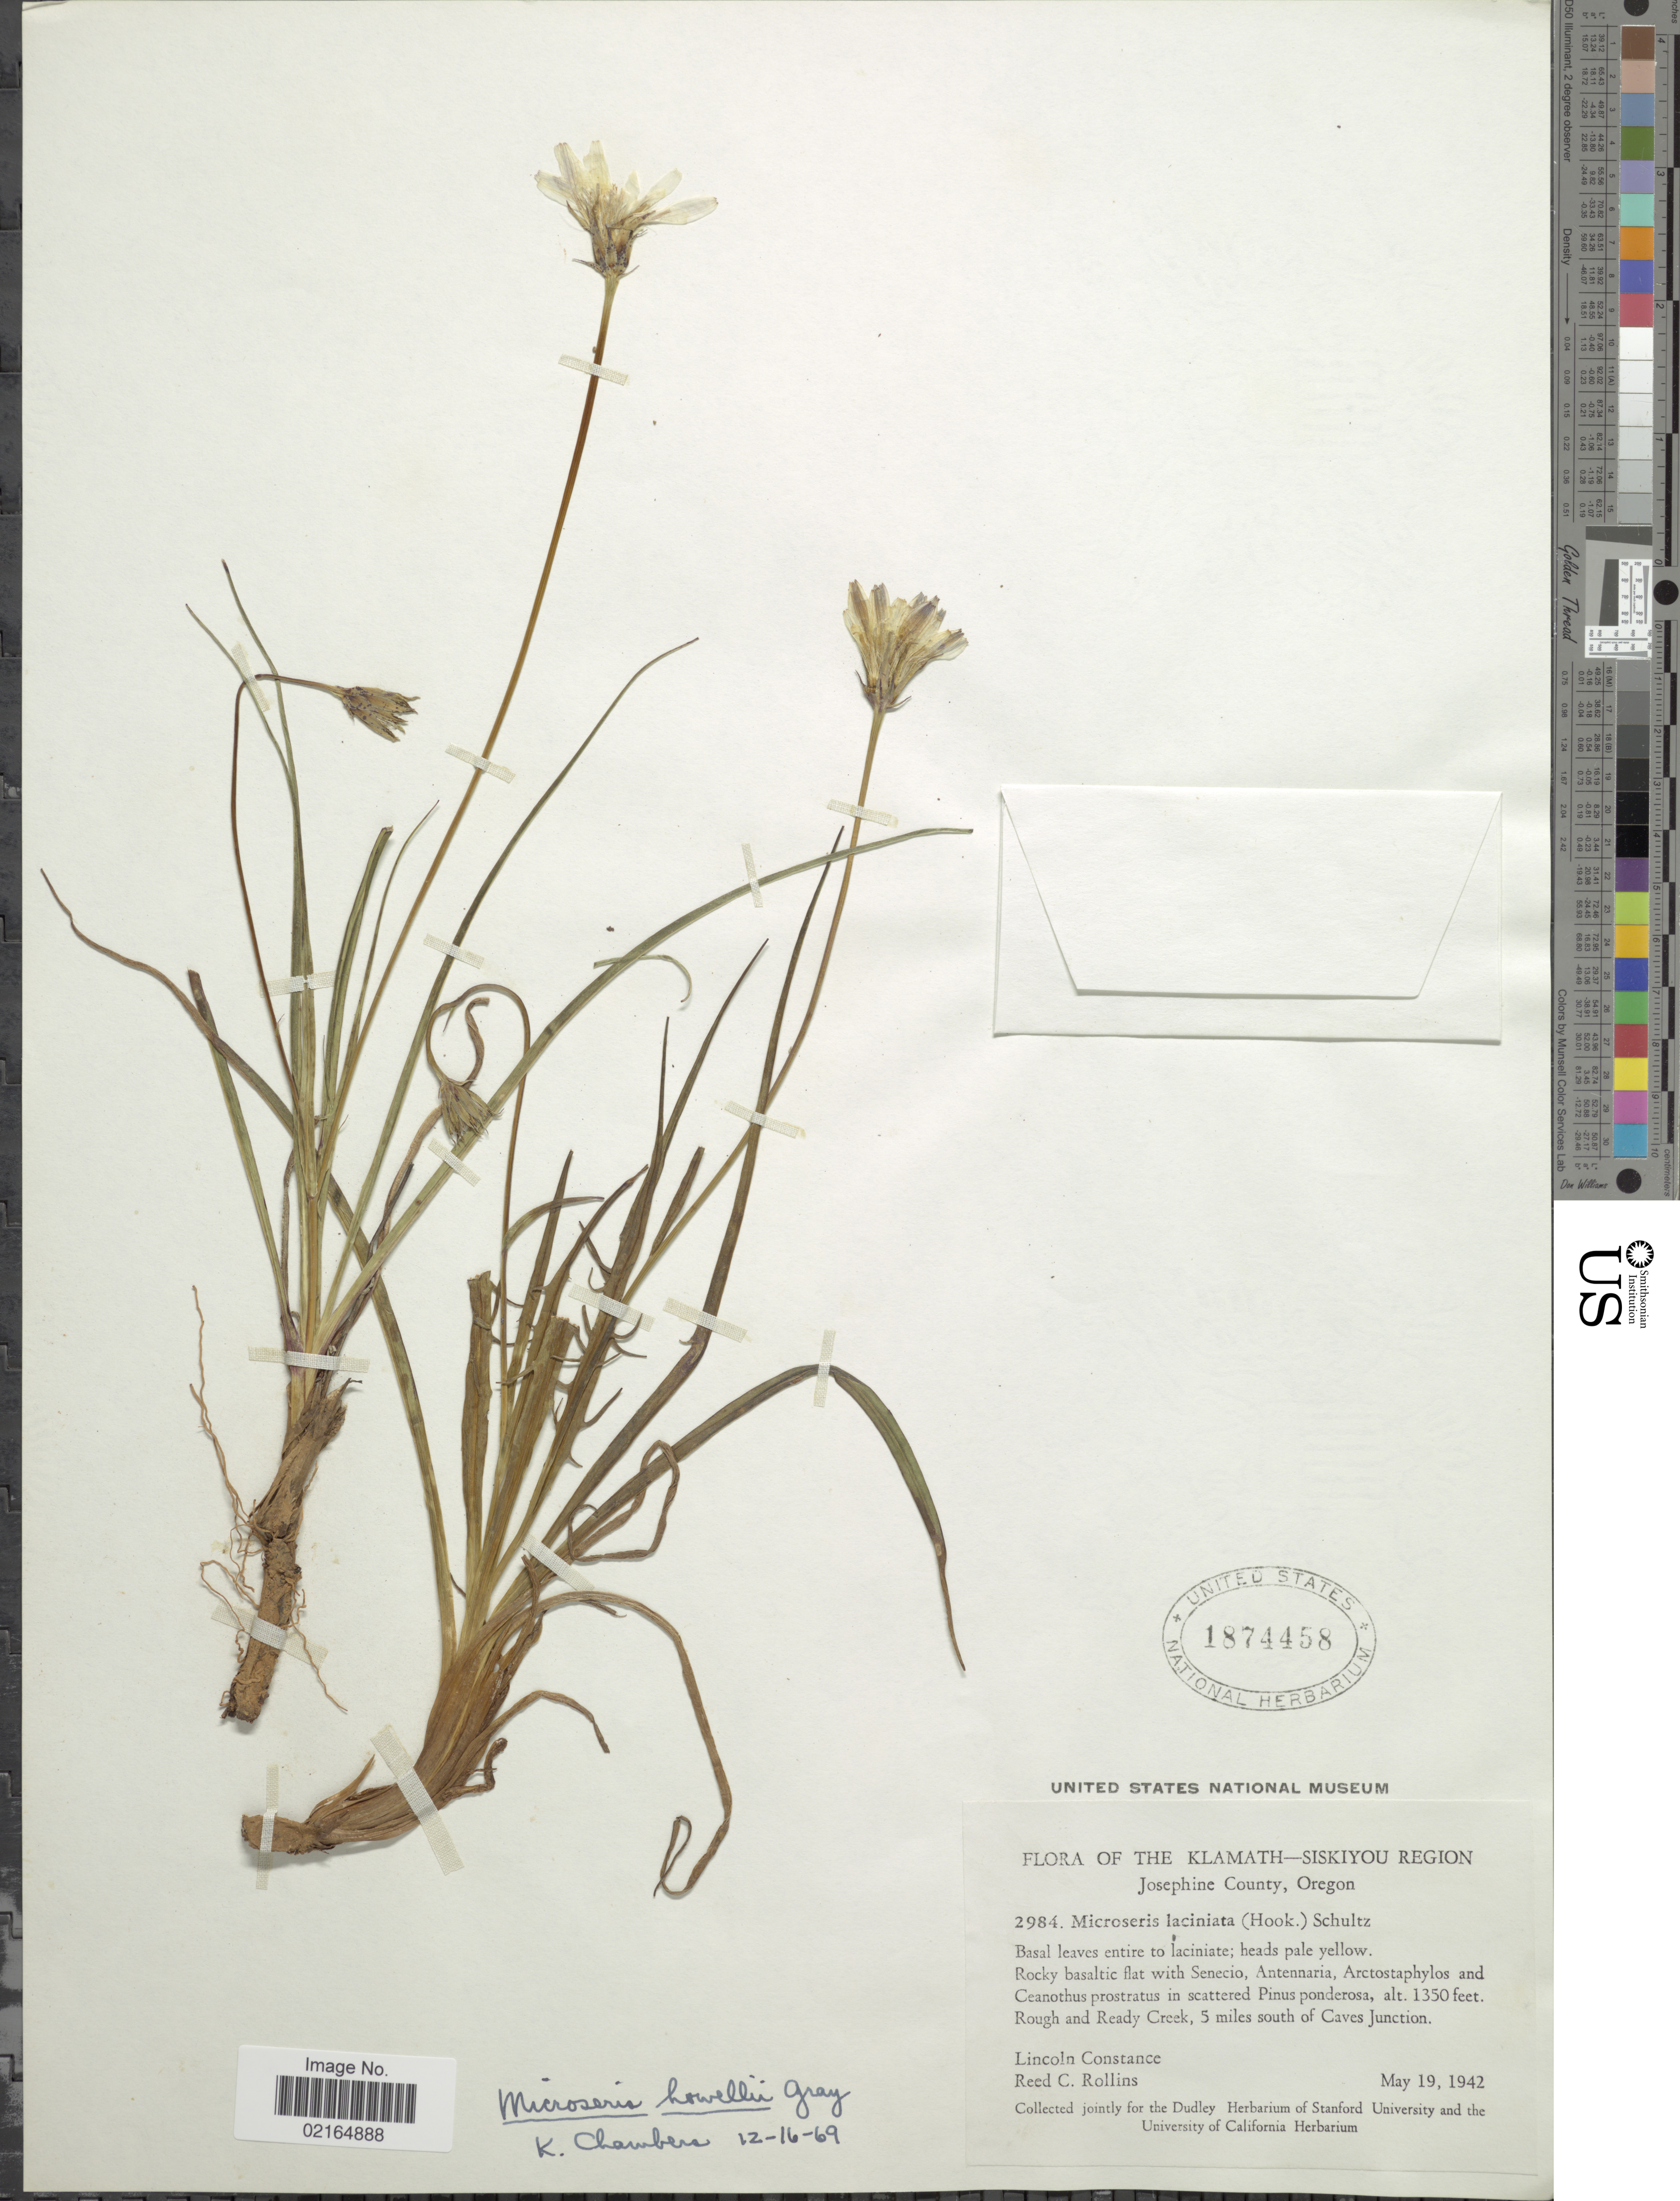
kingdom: Plantae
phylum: Tracheophyta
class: Magnoliopsida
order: Asterales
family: Asteraceae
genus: Microseris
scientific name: Microseris howellii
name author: A. Gray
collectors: L. Constance & R. C. Rollins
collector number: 2984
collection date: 1942-05-19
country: United States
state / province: Oregon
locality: Klamath-Siskiyou Region, Josephine County, Rough and Ready Creek, 5 miles south of Caves juncyion.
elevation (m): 411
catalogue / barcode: US 1874458